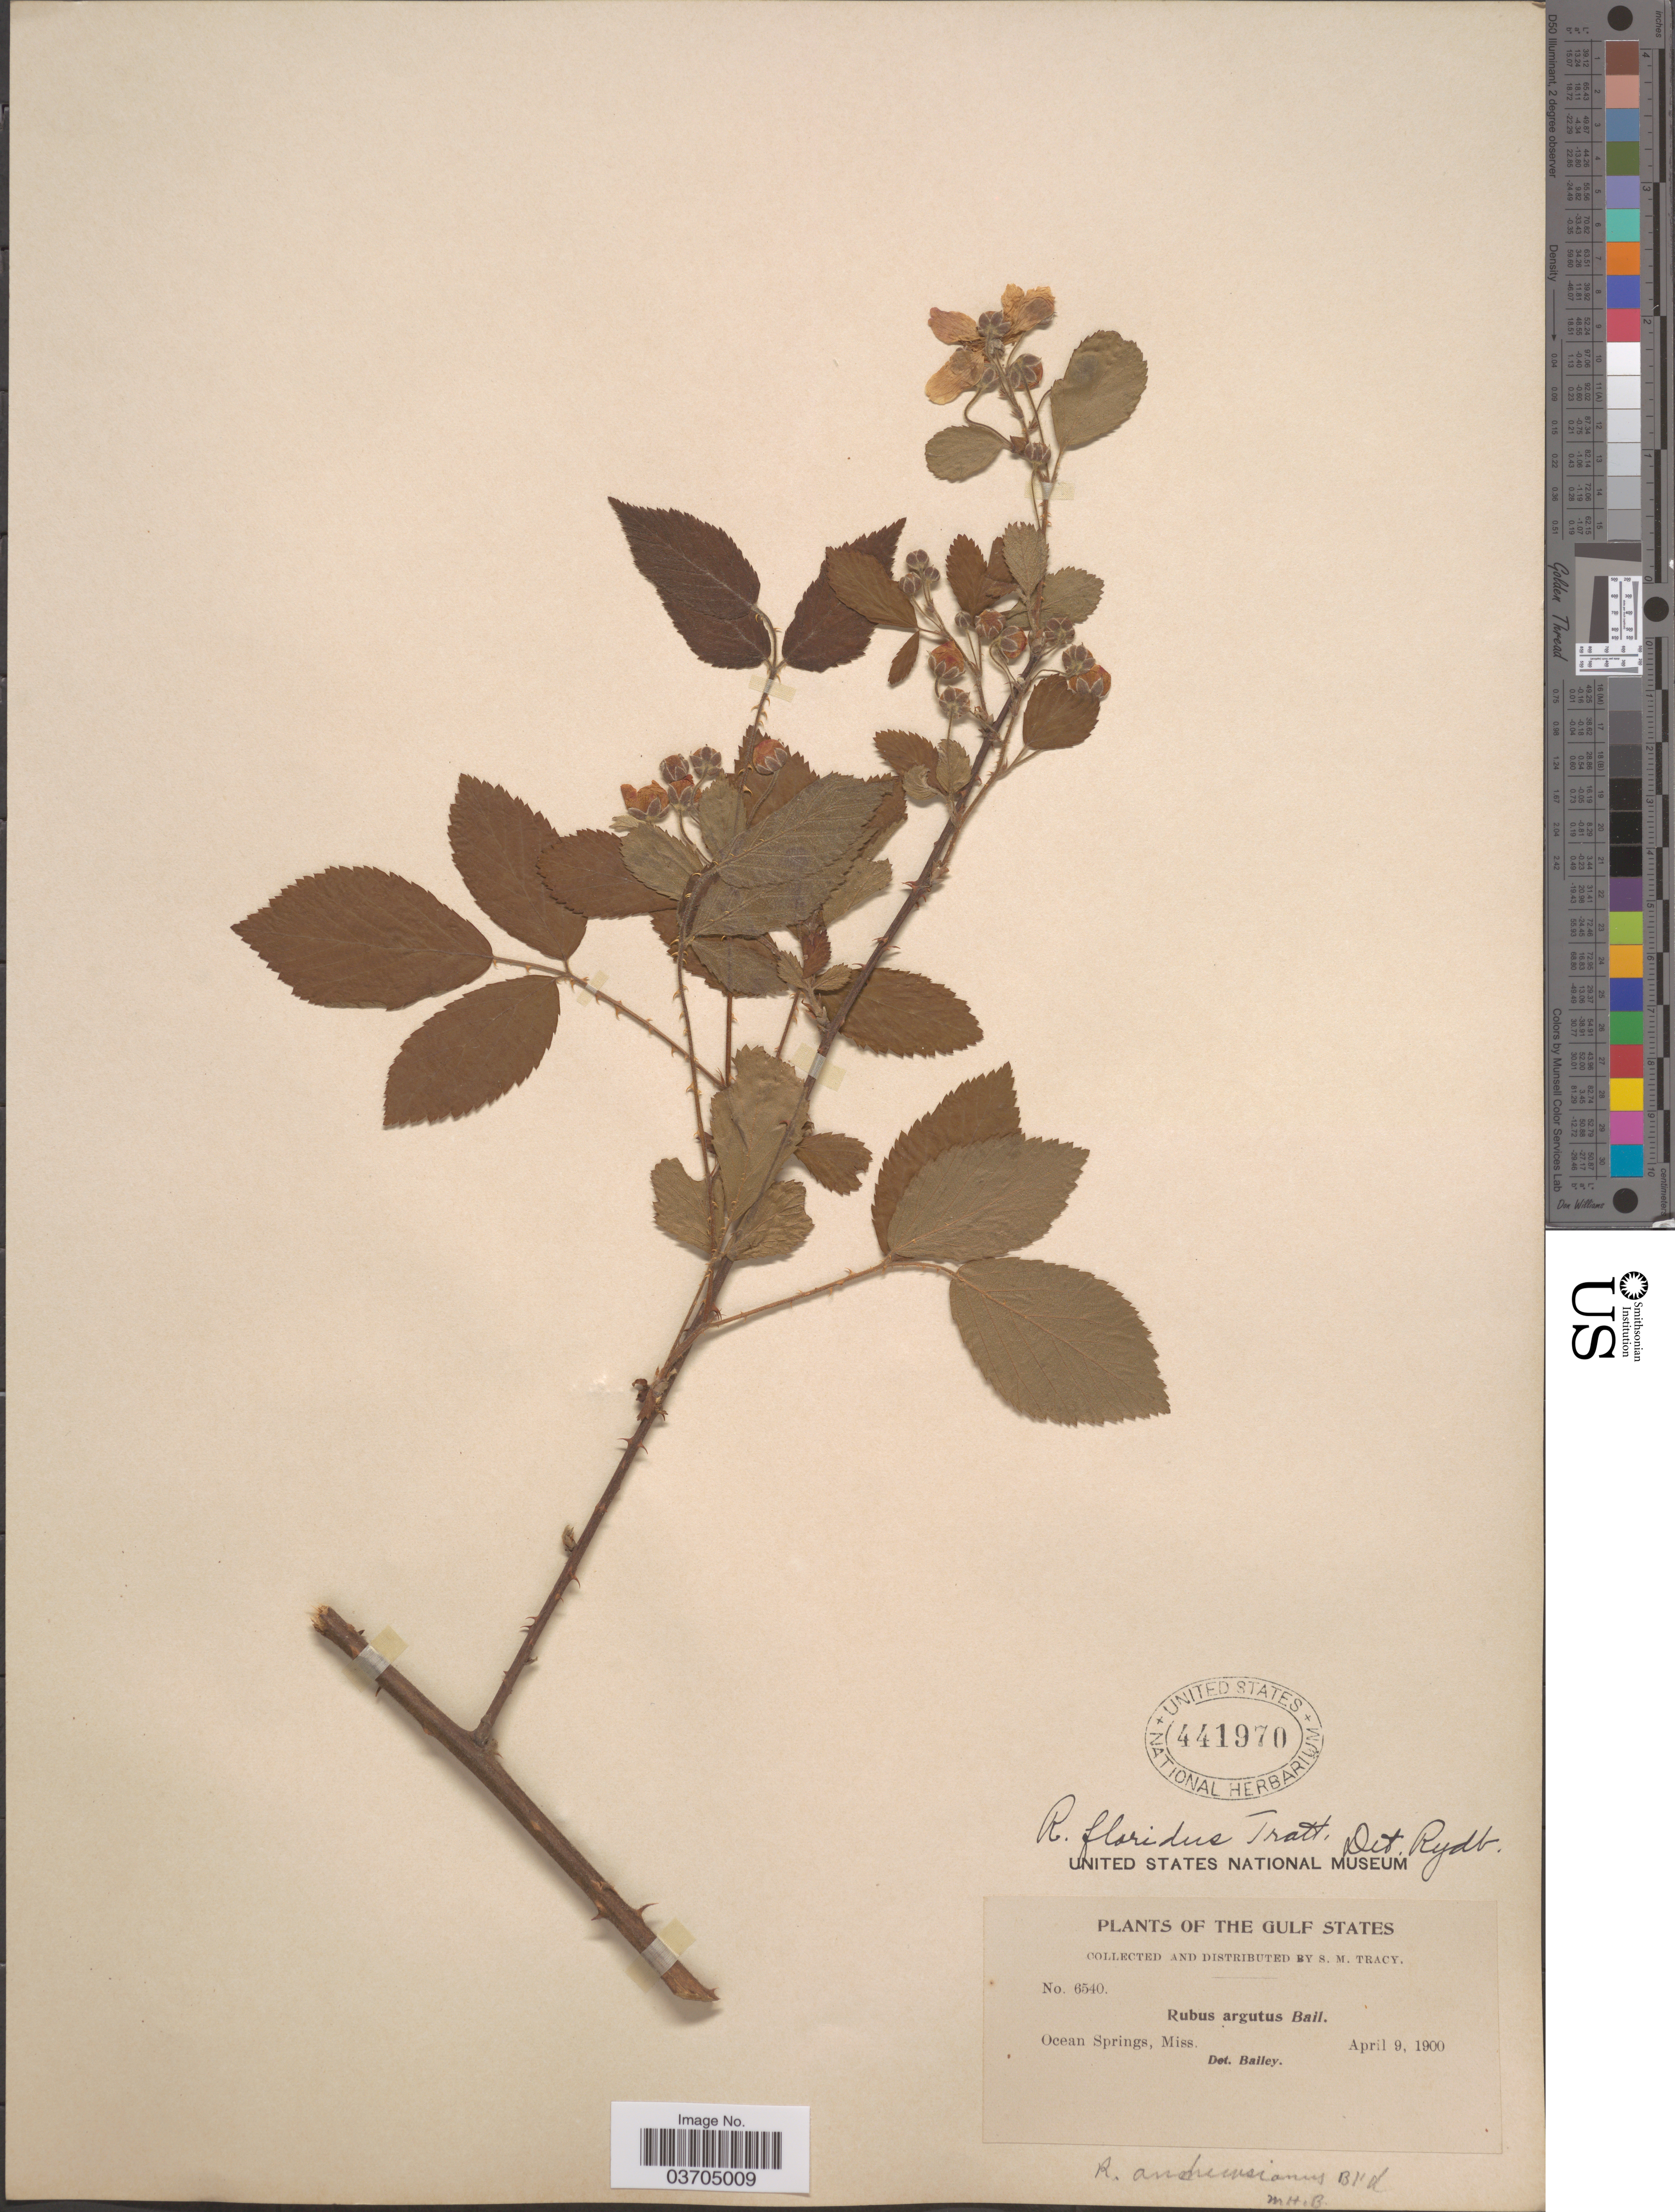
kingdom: Plantae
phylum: Tracheophyta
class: Magnoliopsida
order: Rosales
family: Rosaceae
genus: Rubus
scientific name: Rubus floridus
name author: Tratt.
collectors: S. M. Tracy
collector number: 6540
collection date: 1900-04-09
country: United States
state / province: Mississippi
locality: The Gulf States. Ocean Springs.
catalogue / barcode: US 441970